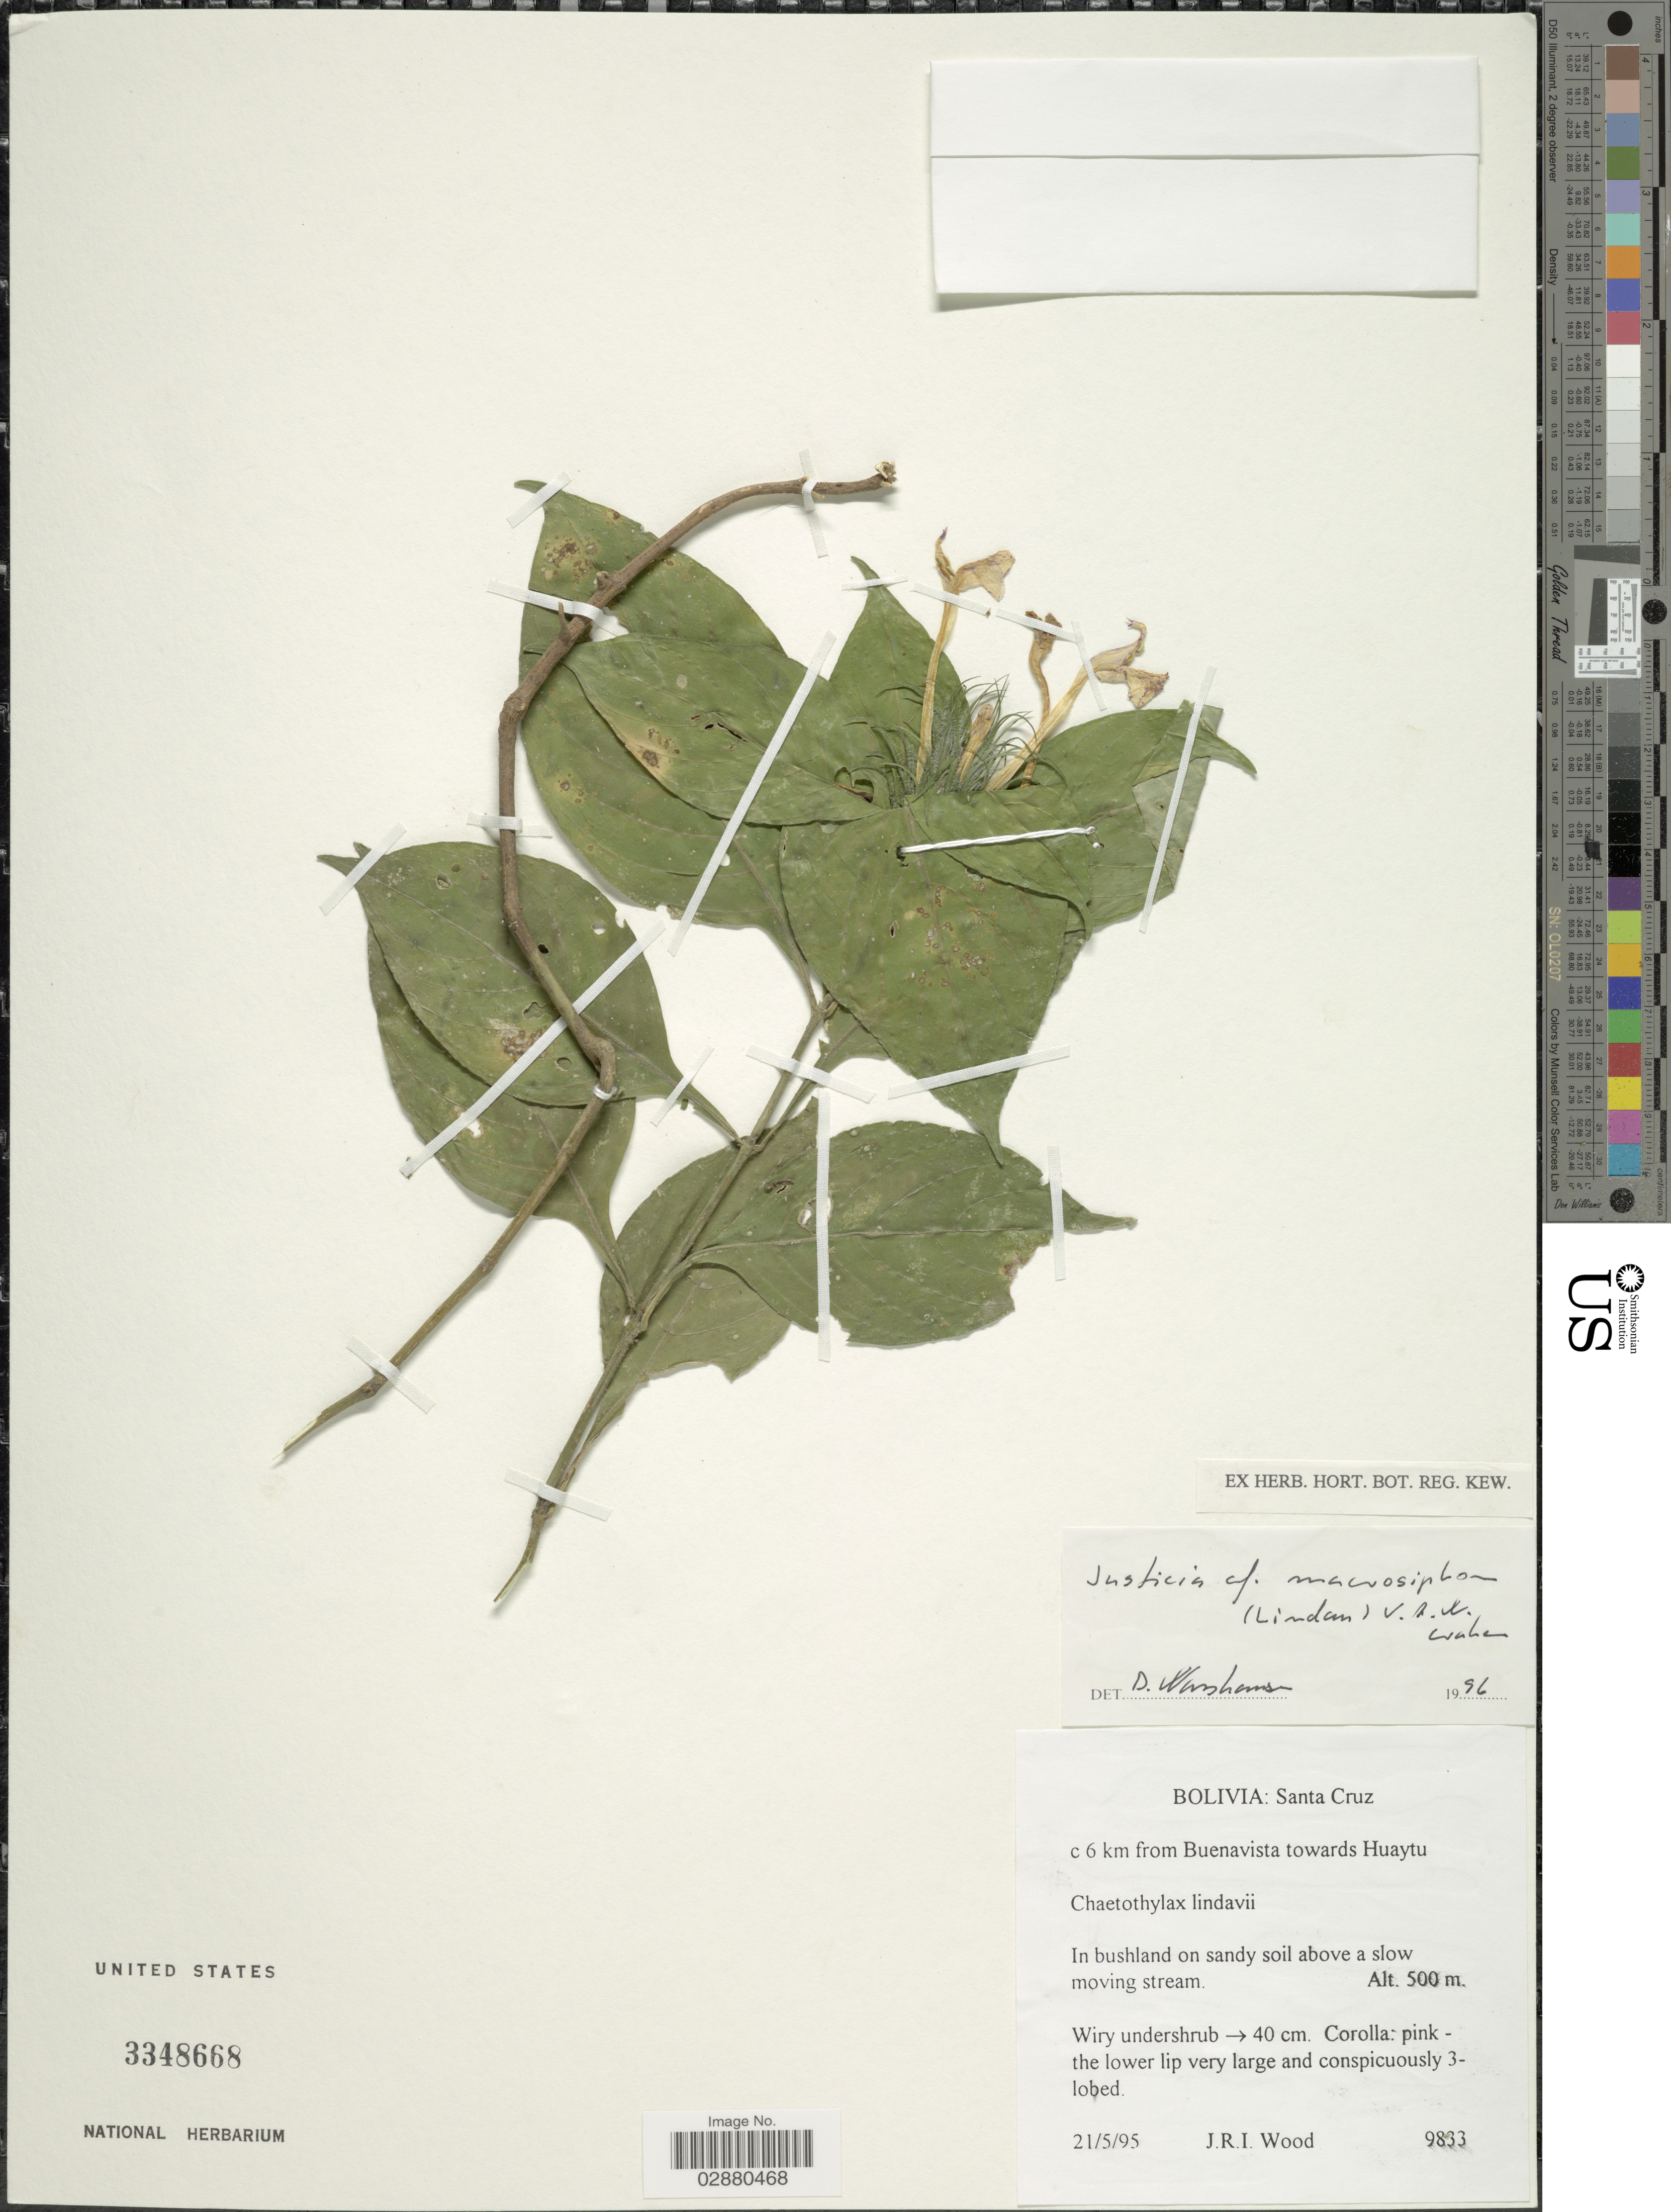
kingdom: Plantae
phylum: Tracheophyta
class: Magnoliopsida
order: Lamiales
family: Acanthaceae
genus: Justicia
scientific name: Justicia riedeliana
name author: (Nees) V.A.W. Graham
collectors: J. R. I. Wood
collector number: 9833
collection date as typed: Transcribed d/m/y: 21/5/95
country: Bolivia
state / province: Santa Cruz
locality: C 6 km from Buenavista towards Huaytu.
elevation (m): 500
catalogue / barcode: US 3348668